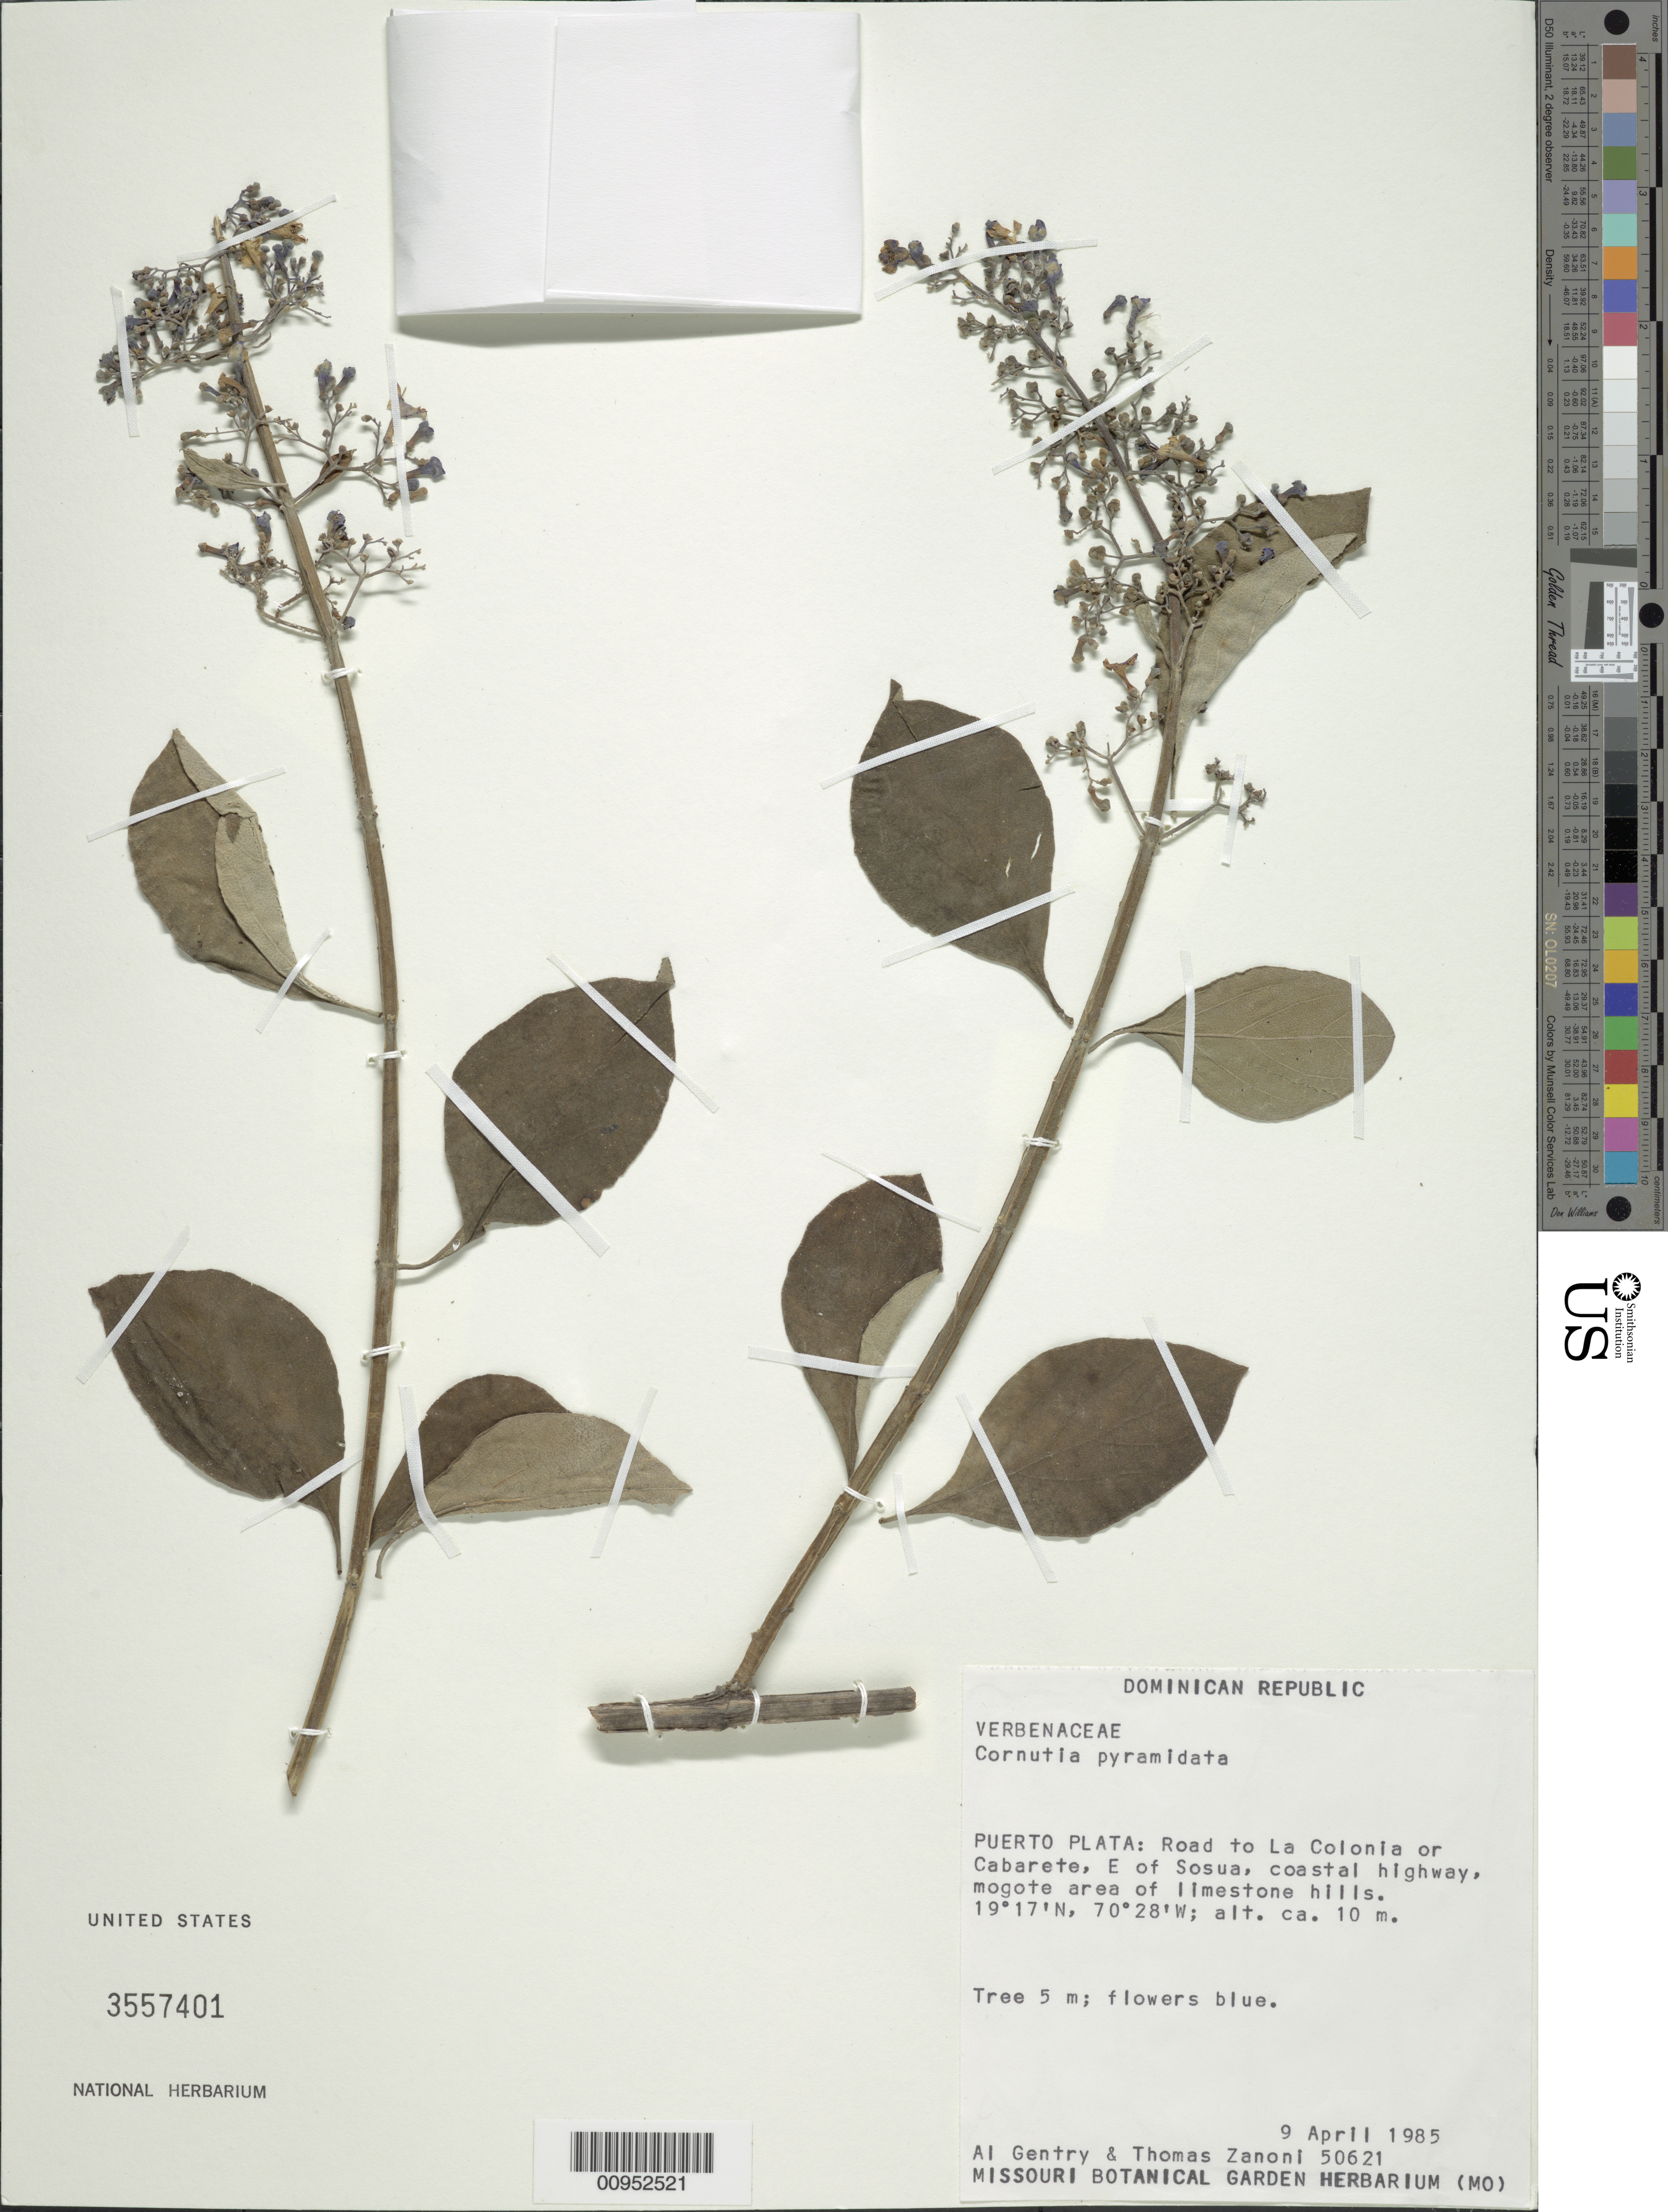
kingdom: Plantae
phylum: Tracheophyta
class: Magnoliopsida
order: Lamiales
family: Lamiaceae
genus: Cornutia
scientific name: Cornutia pyramidata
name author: L.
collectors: A. H. Gentry & T. A. Zanoni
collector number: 50621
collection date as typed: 09 Apr 1985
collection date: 1985-04-09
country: Dominican Republic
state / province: Puerto Plata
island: Hispaniola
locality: Road to La Colonia or Cabarete, E of Sosua, coastal highway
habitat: Coastal highway, mogote area of limestone hills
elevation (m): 10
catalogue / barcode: US 3557401